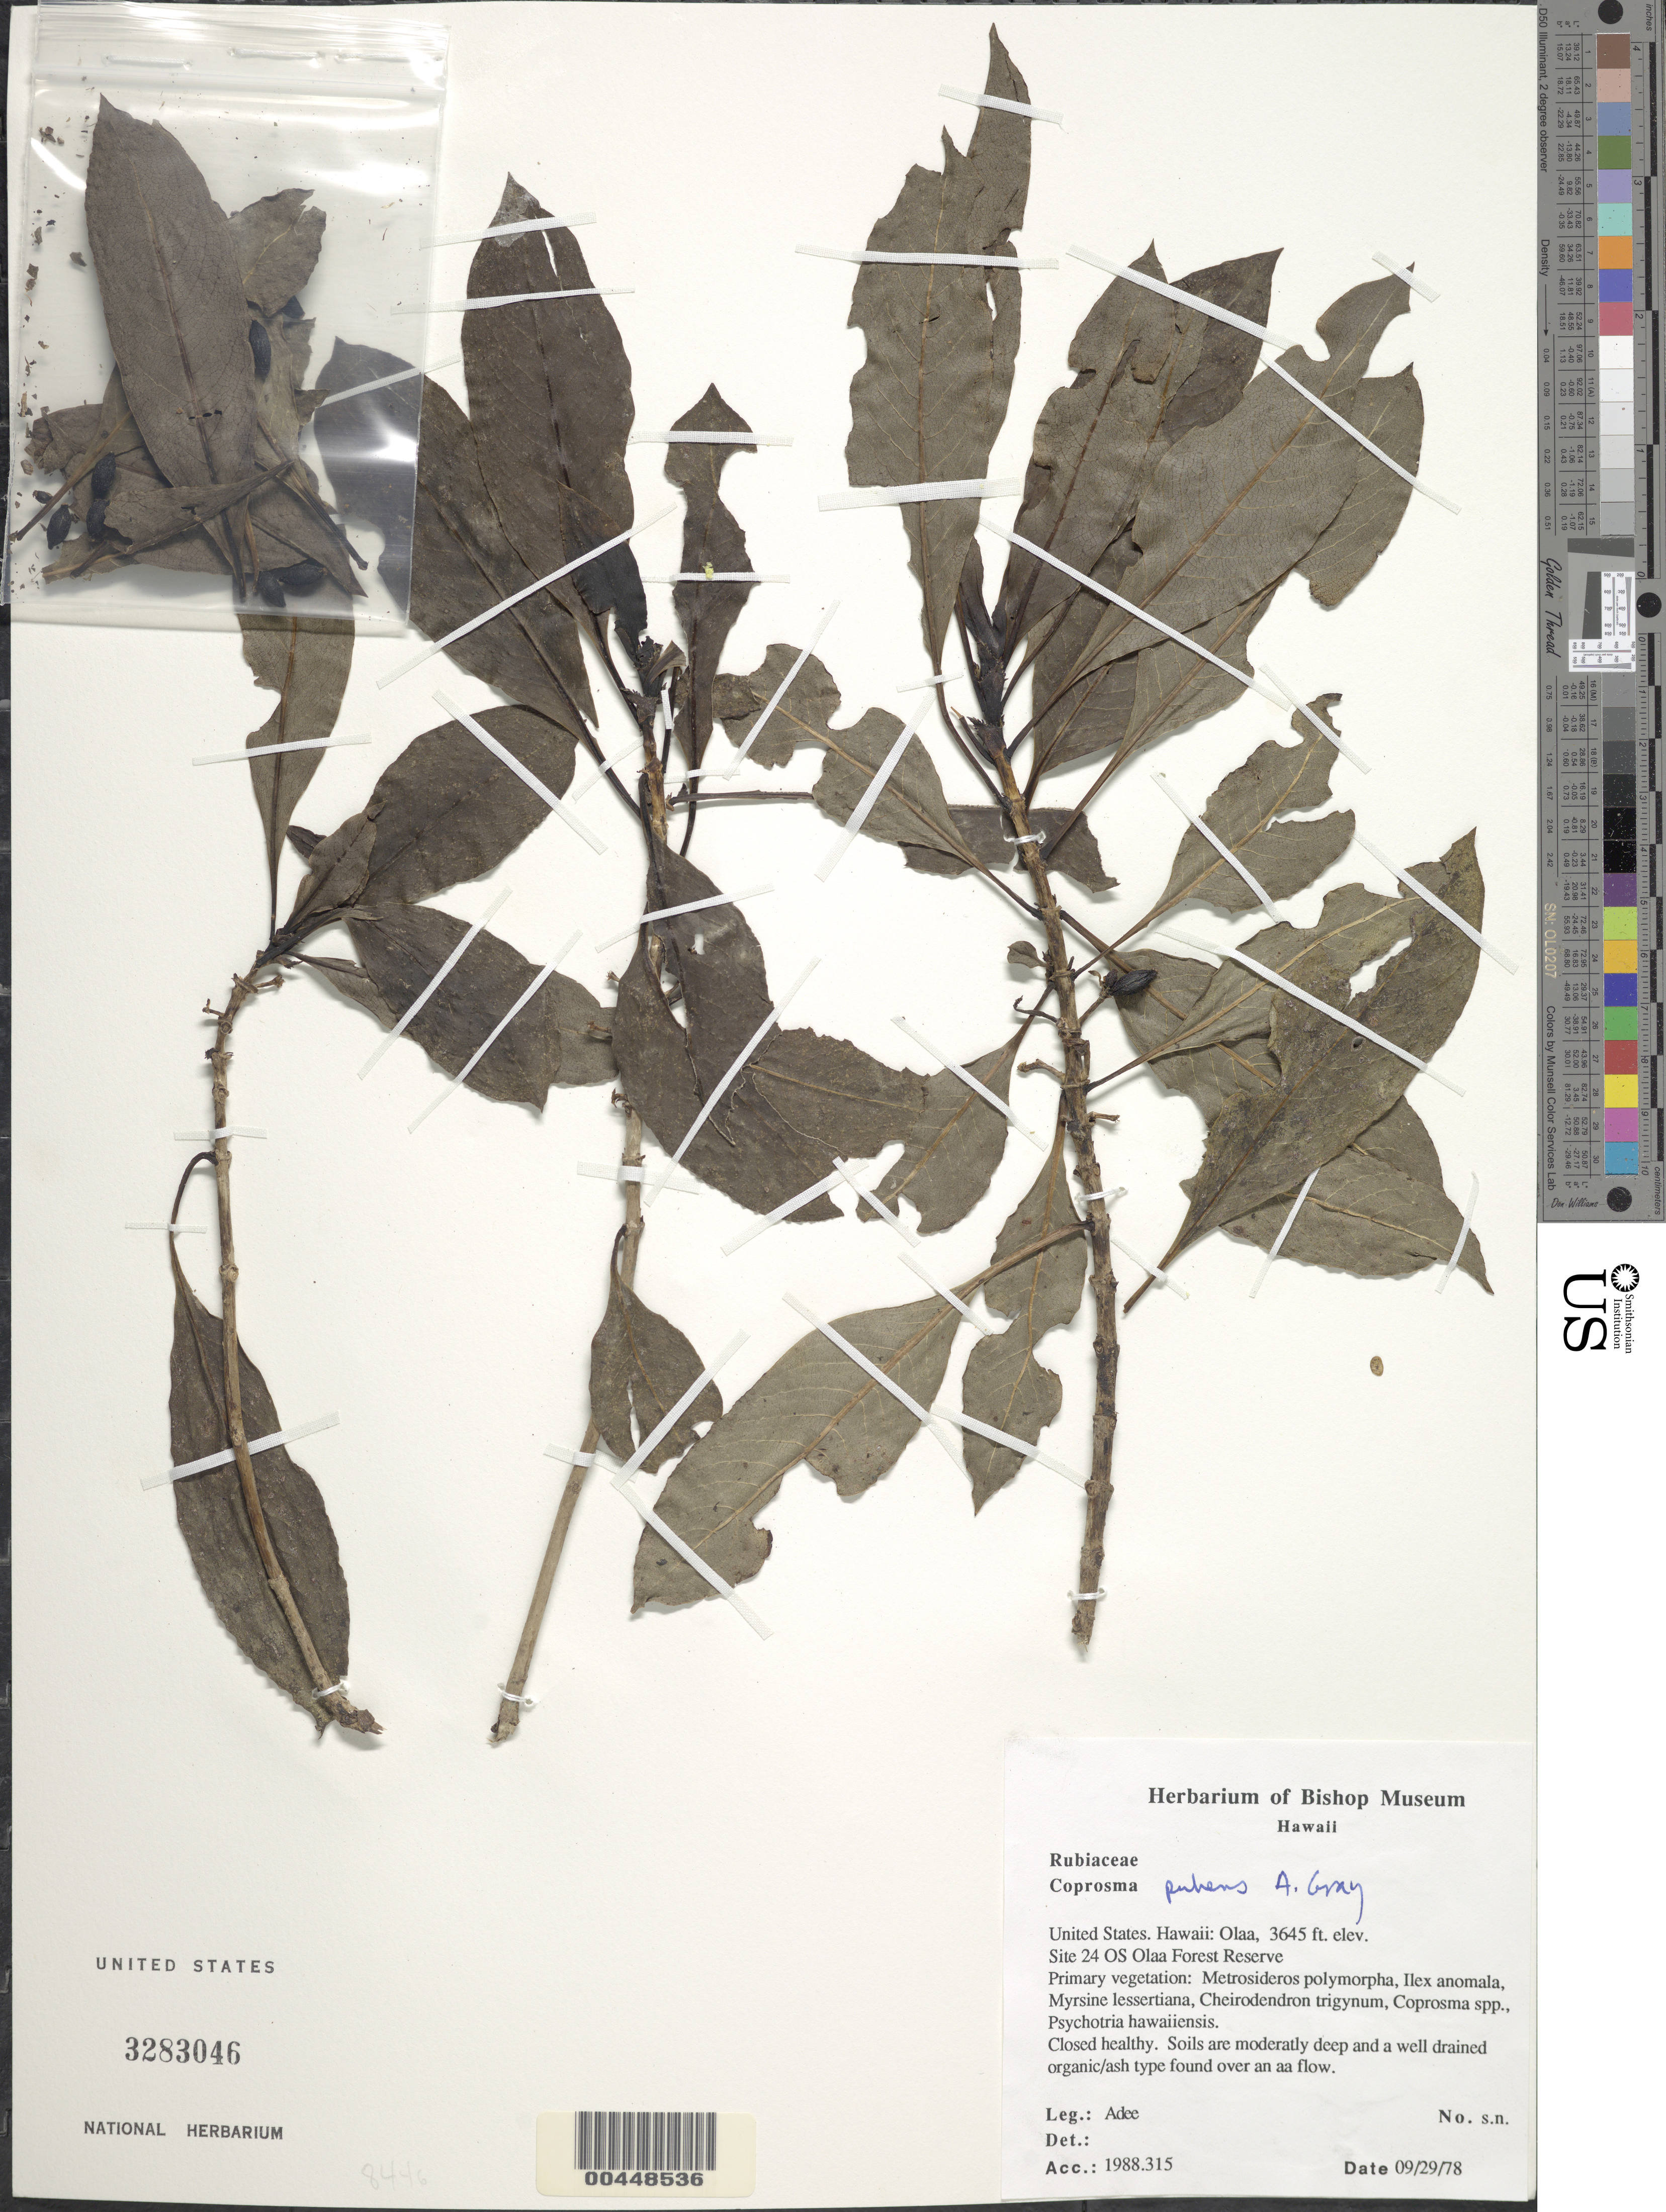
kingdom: Plantae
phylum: Tracheophyta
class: Magnoliopsida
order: Gentianales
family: Rubiaceae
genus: Coprosma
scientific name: Coprosma pubens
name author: A. Gray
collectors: K. Adee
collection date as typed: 29 Sep 1978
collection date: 1978-09-29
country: United States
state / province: Hawaii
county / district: Hawaii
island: Hawaii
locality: Olaa, Olaa For Res, site 24 OS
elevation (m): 1111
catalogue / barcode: US 3283046